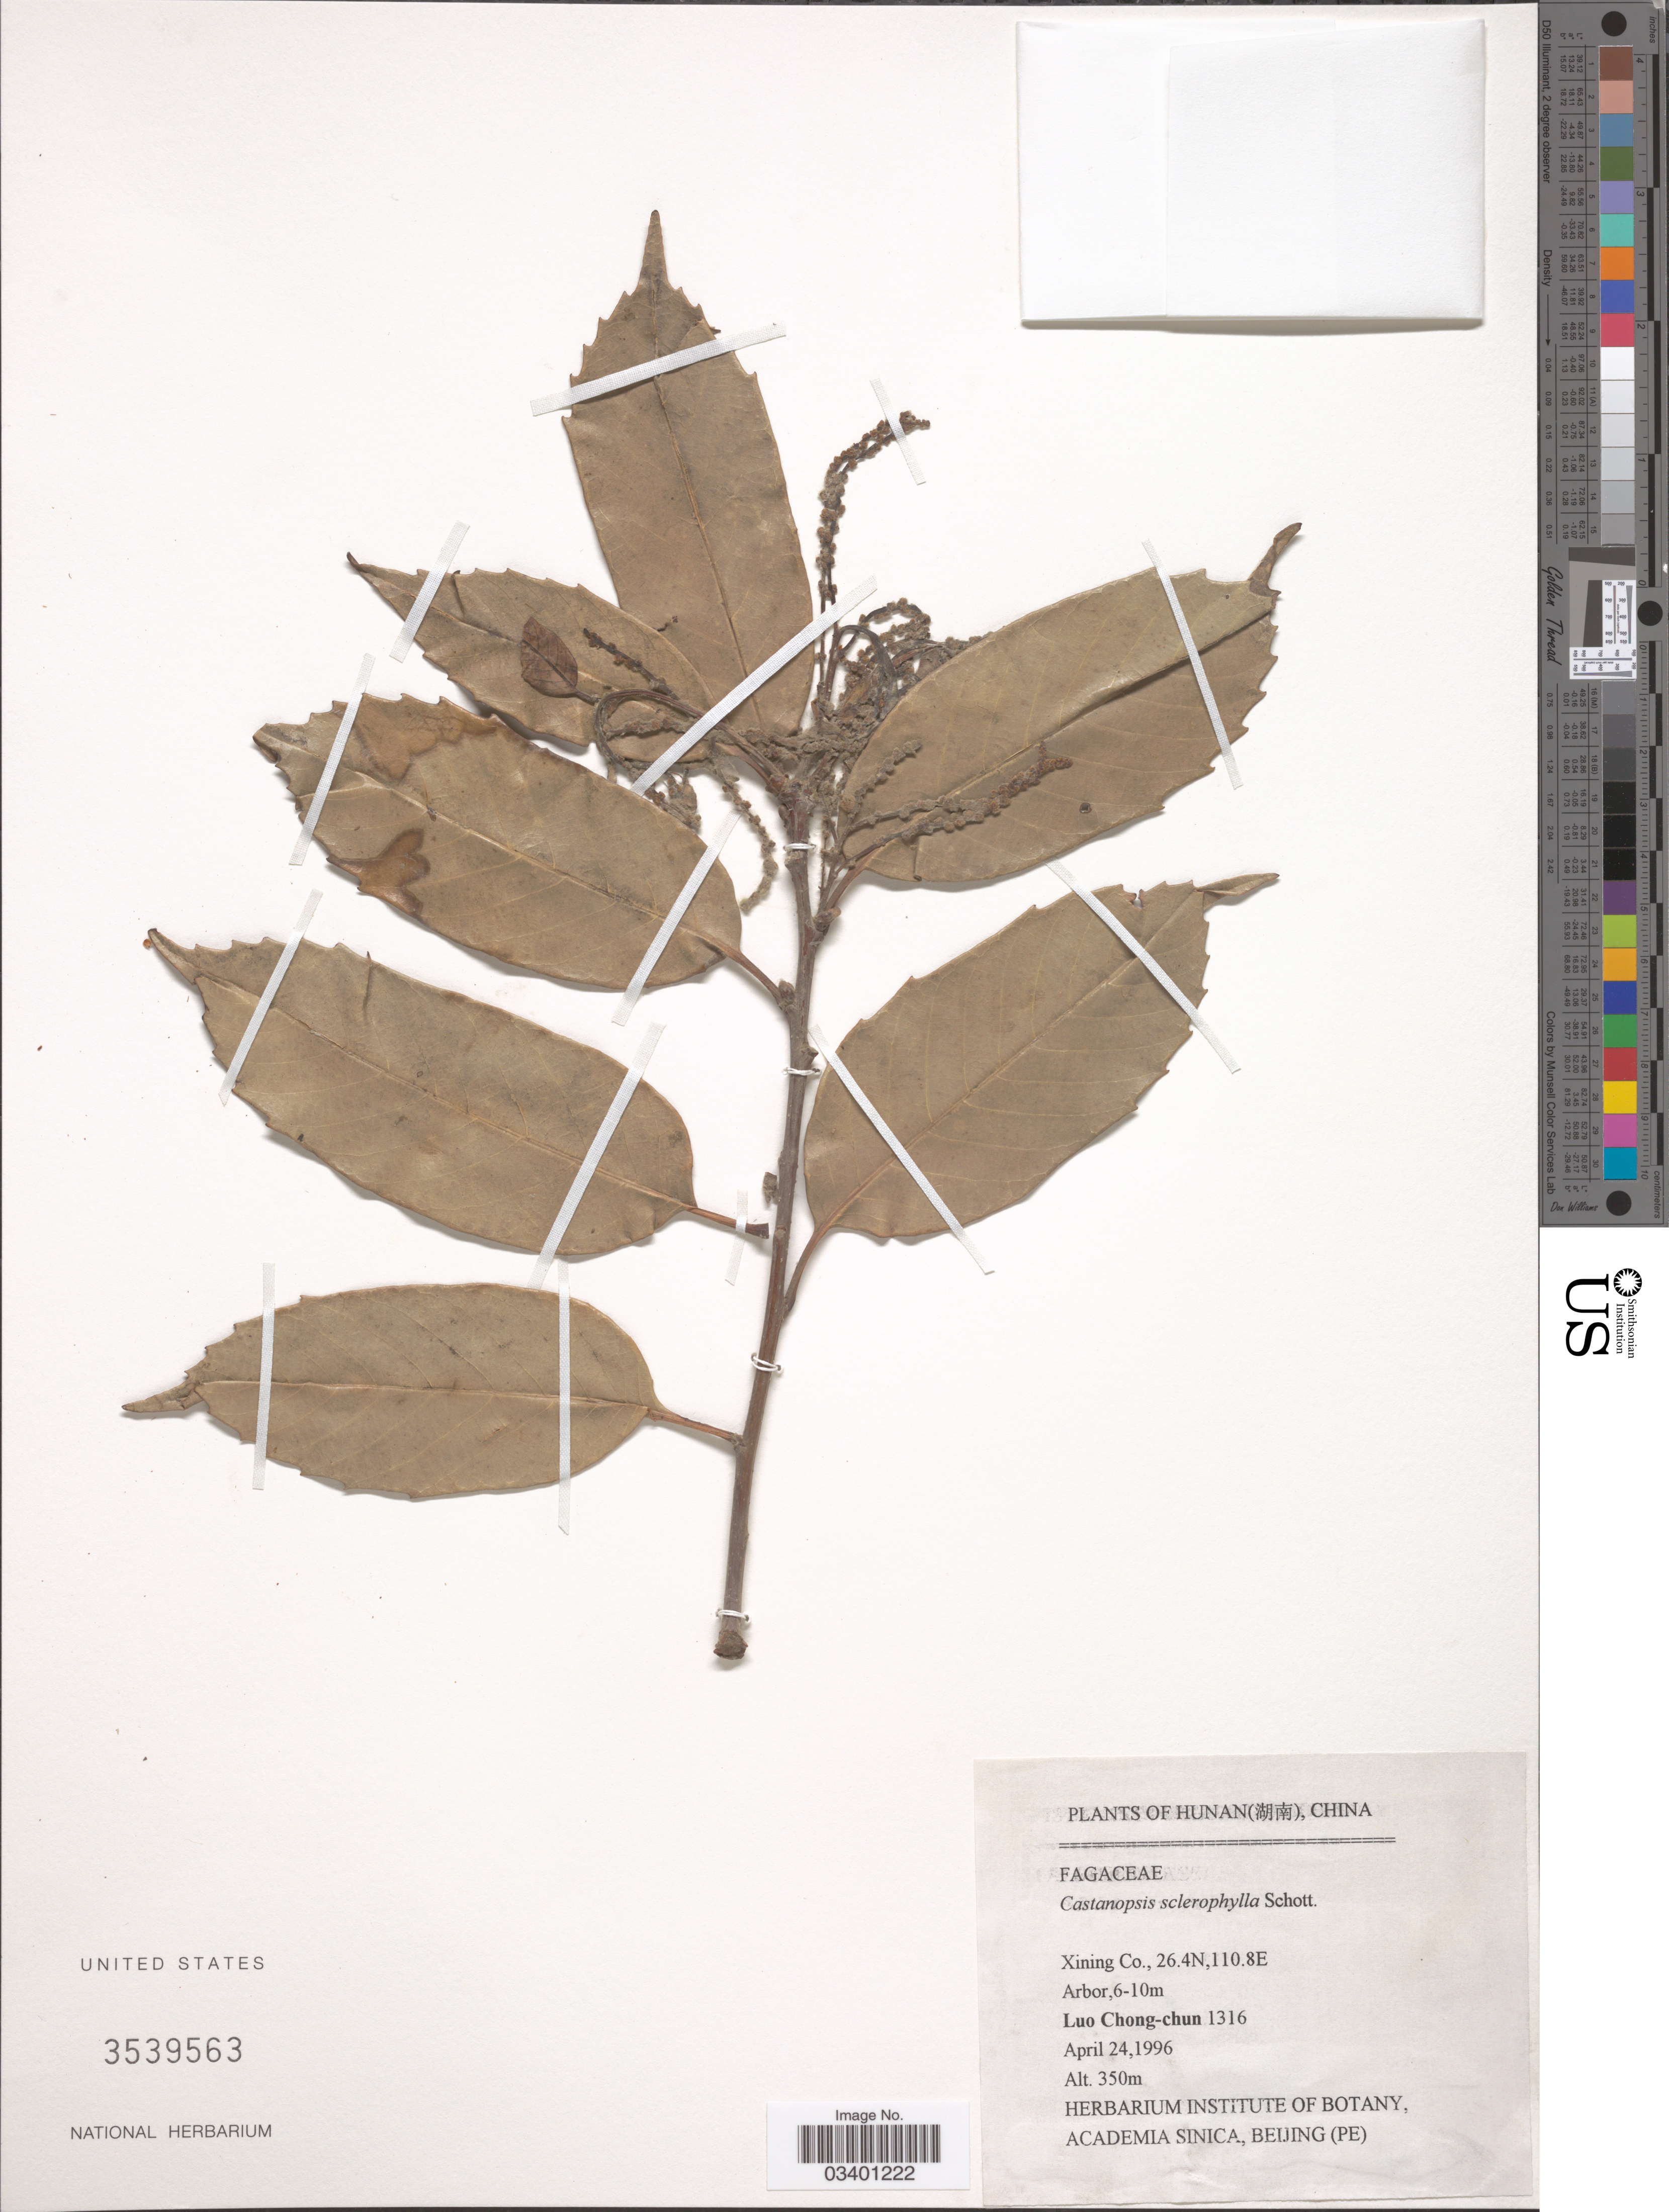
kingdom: Plantae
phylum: Tracheophyta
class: Magnoliopsida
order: Fagales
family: Fagaceae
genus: Castanopsis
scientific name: Castanopsis sclerophylla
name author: (Lindl.) Schottky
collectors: L. Chong-Chun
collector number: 1316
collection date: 1996-04-24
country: China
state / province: Hunan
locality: Xining Co.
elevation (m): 350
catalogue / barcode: US 3539563